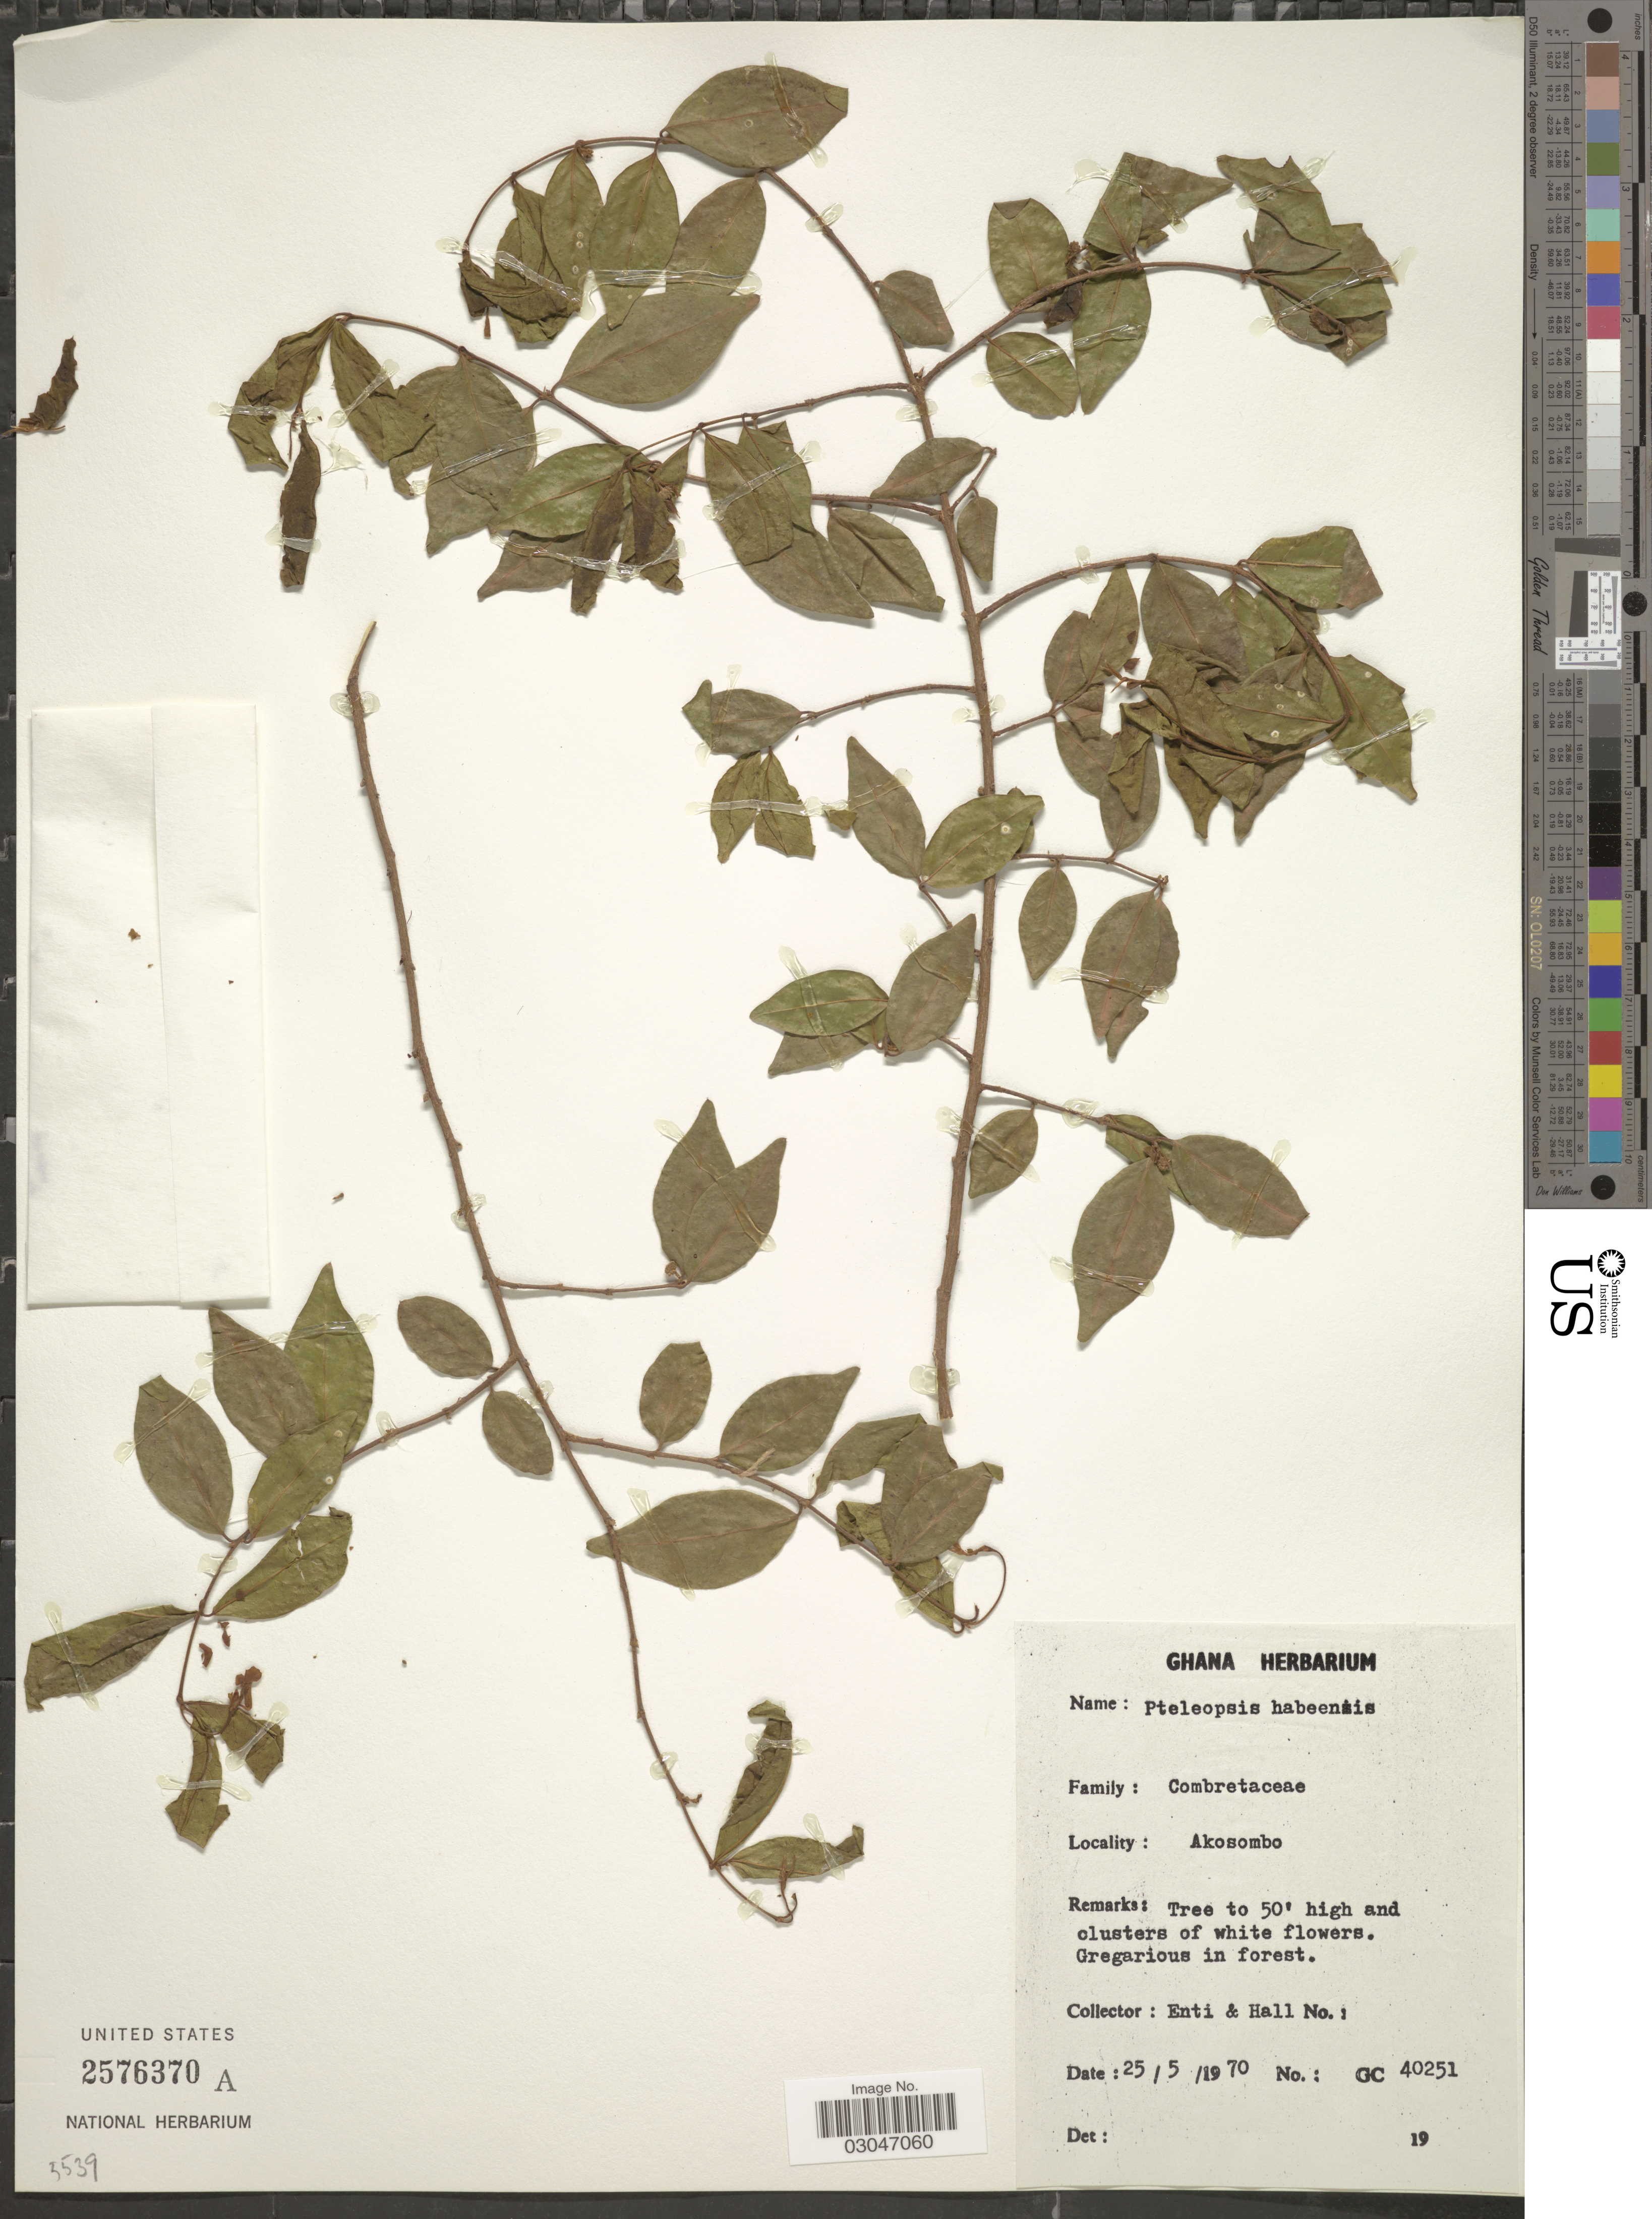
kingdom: Plantae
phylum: Tracheophyta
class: Magnoliopsida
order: Myrtales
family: Combretaceae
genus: Pteleopsis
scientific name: Pteleopsis habeensis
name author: Aubrév. ex Keay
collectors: -. Enti & -- Hall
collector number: GC 40251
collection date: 1970-05-25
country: Ghana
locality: Akosombo.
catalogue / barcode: US 2576370A